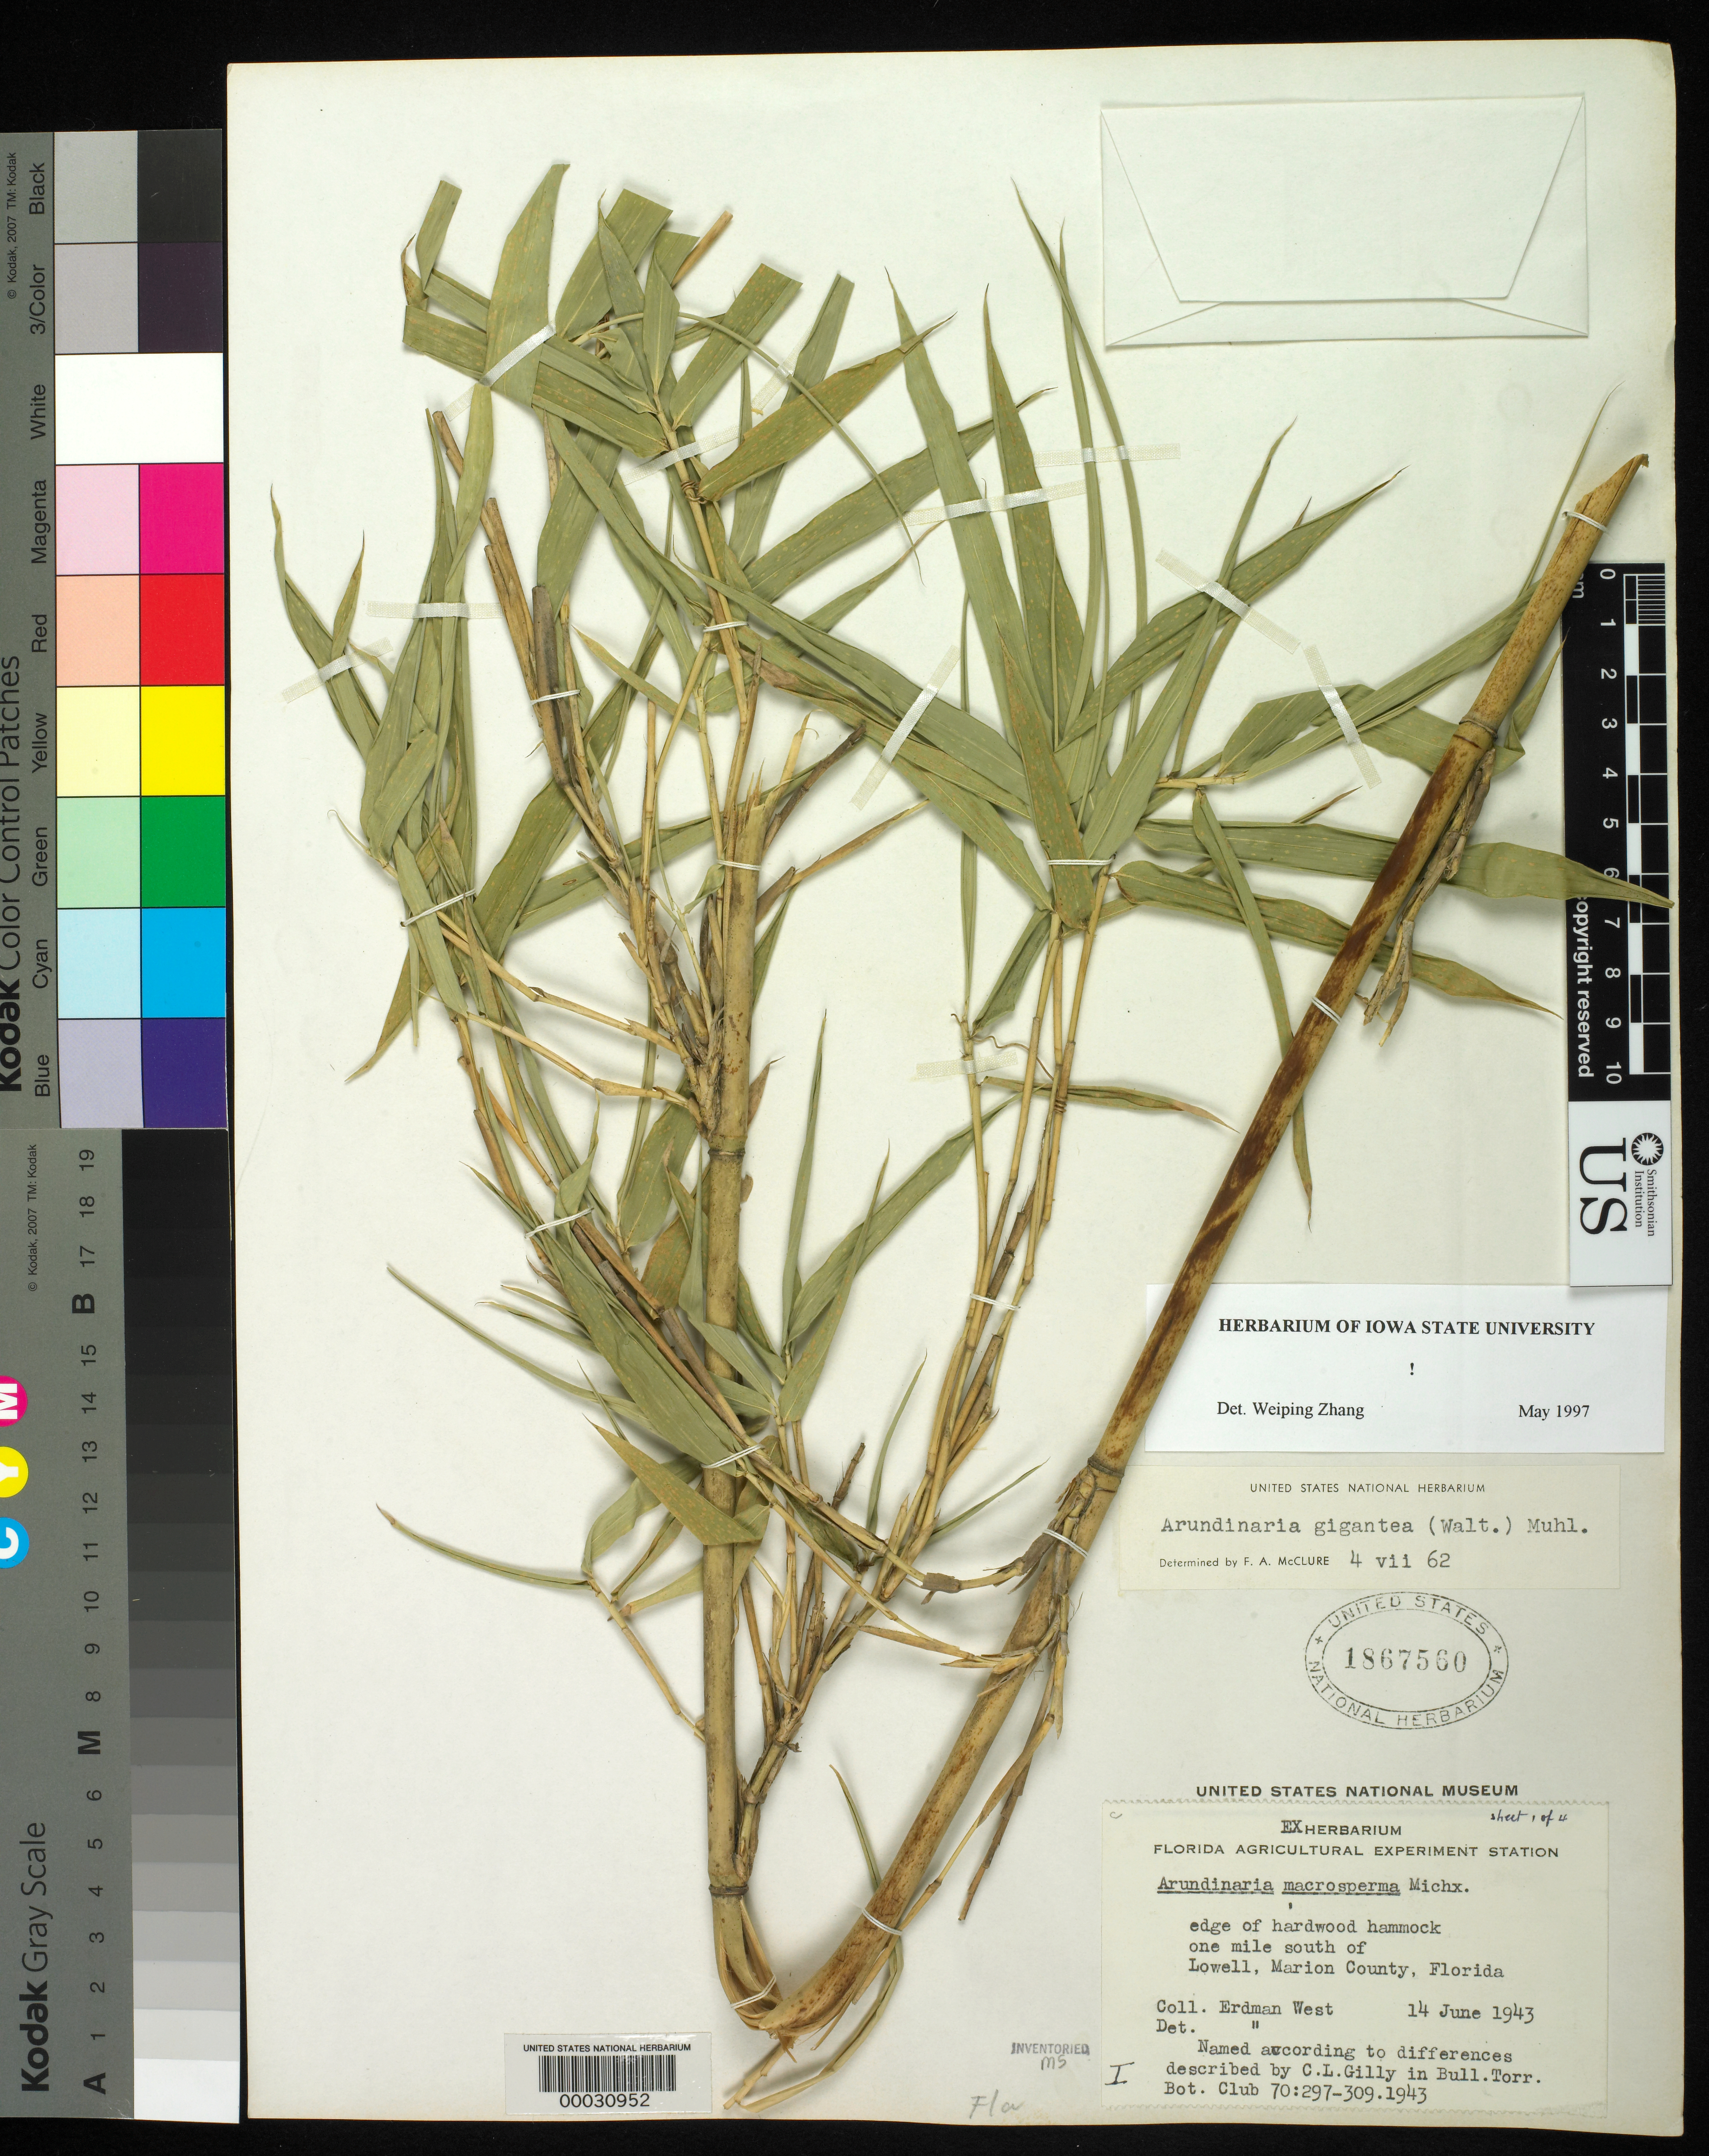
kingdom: Plantae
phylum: Tracheophyta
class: Liliopsida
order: Poales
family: Poaceae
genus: Arundinaria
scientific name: Arundinaria gigantea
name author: (Walter) Muhl.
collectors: E. West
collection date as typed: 14 Jun 1943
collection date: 1943-06-14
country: United States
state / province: Florida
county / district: Marion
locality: Lowel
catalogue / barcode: US 1867560